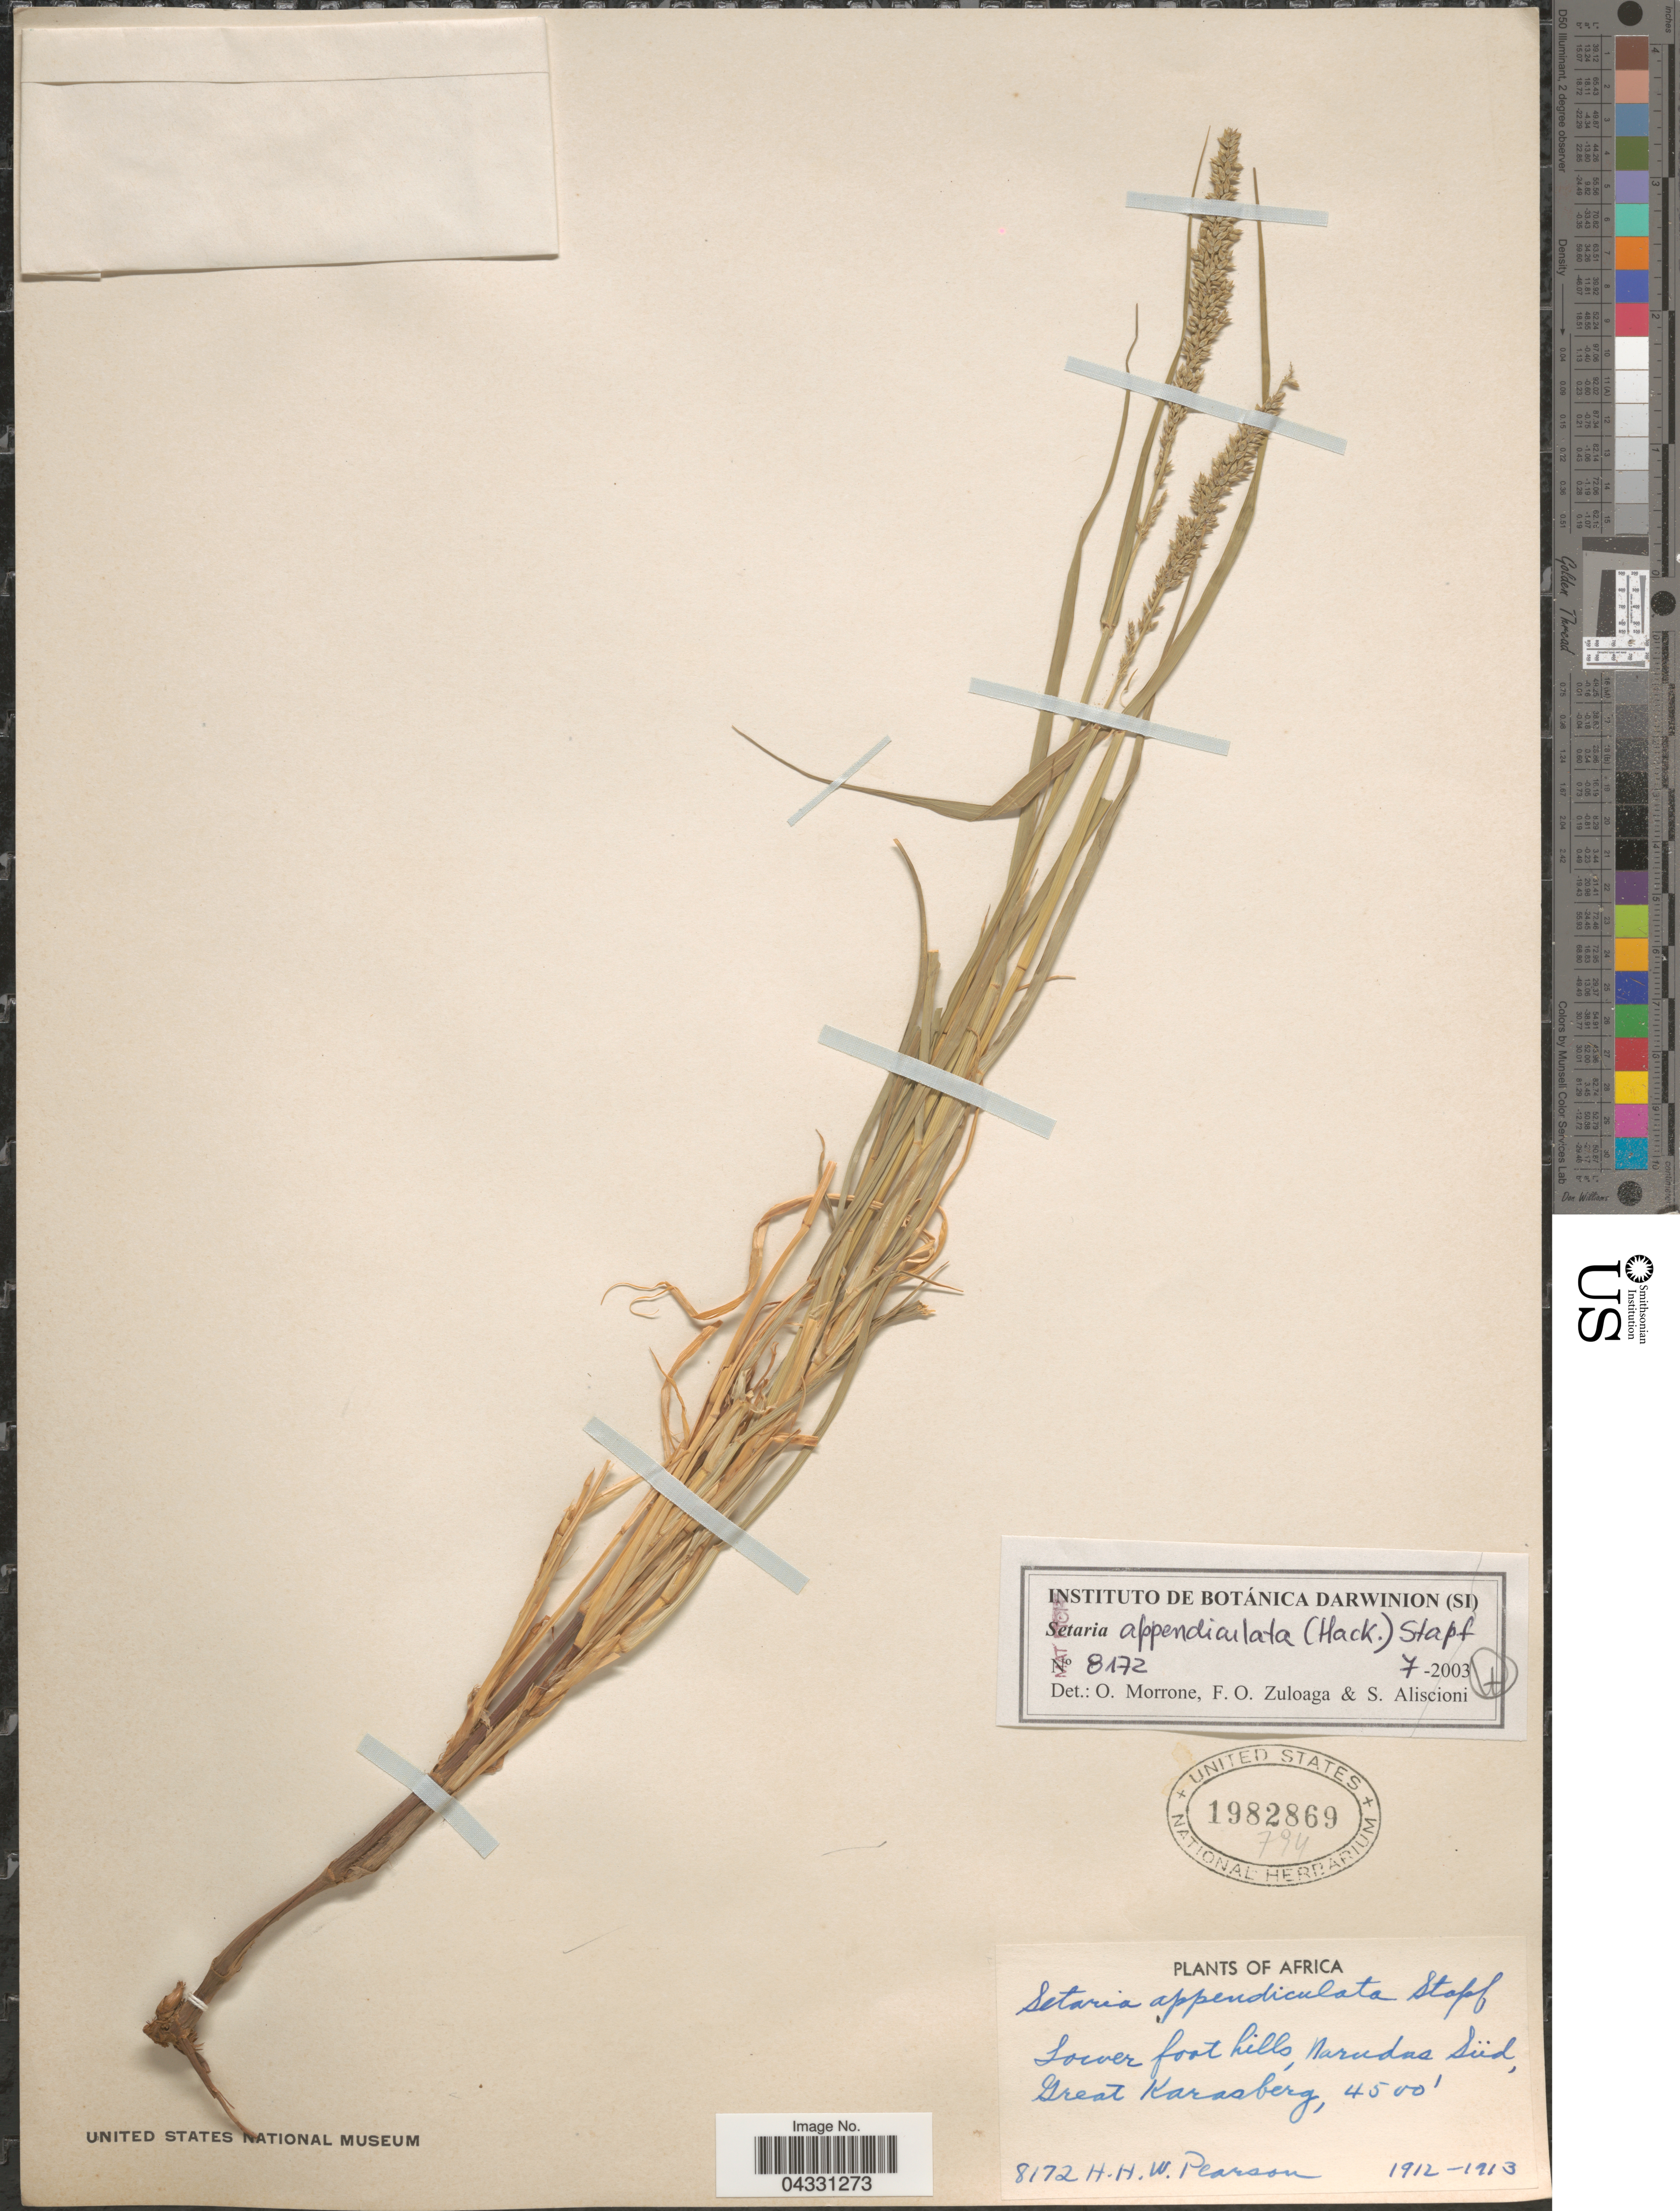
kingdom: Plantae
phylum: Tracheophyta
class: Liliopsida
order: Poales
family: Poaceae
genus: Setaria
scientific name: Setaria appendiculata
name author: (Hack.) Stapf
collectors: H. H. W. Pearson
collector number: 8172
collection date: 1912/1913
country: Namibia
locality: Africa. Lower foot hills, Narudas Süd, Great Karasberg.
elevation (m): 1372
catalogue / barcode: US 1982869